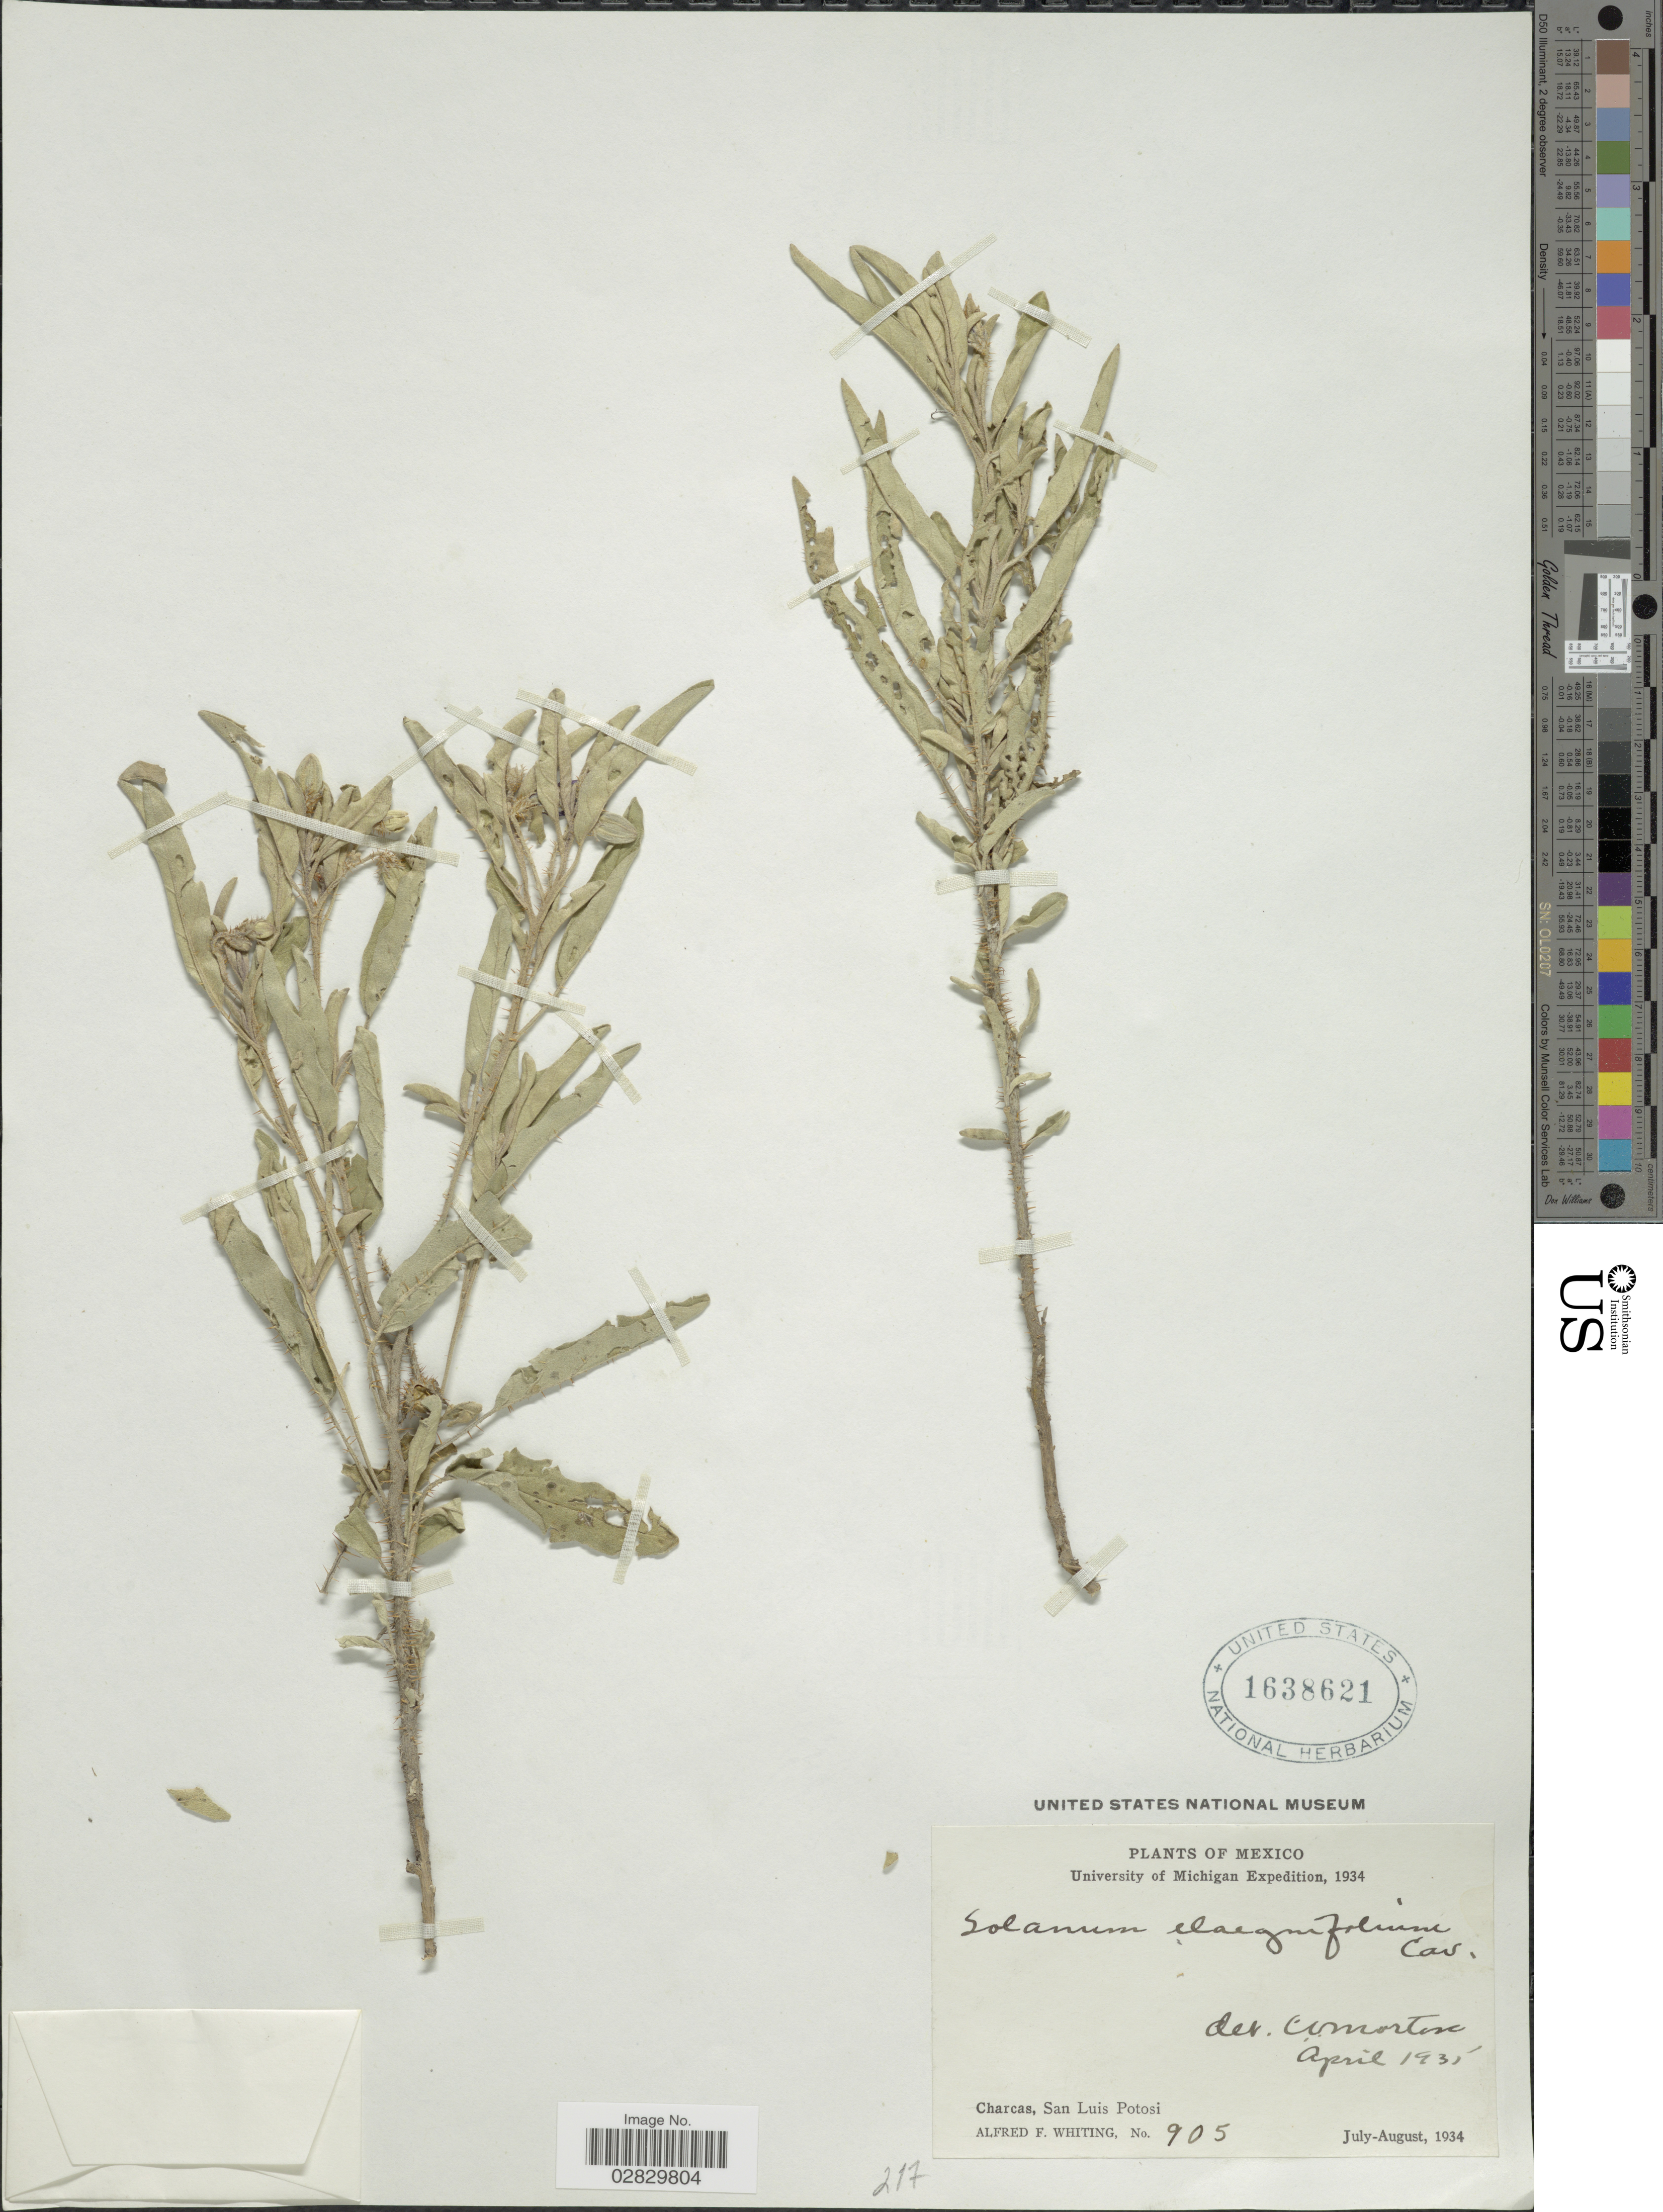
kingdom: Plantae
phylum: Tracheophyta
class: Magnoliopsida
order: Solanales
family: Solanaceae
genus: Solanum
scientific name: Solanum elaeagnifolium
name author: Cav.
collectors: A. F. Whiting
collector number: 905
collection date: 1934-07/1934-08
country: Mexico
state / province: San Luis Potosí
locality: Charcas.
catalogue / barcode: US 1638621